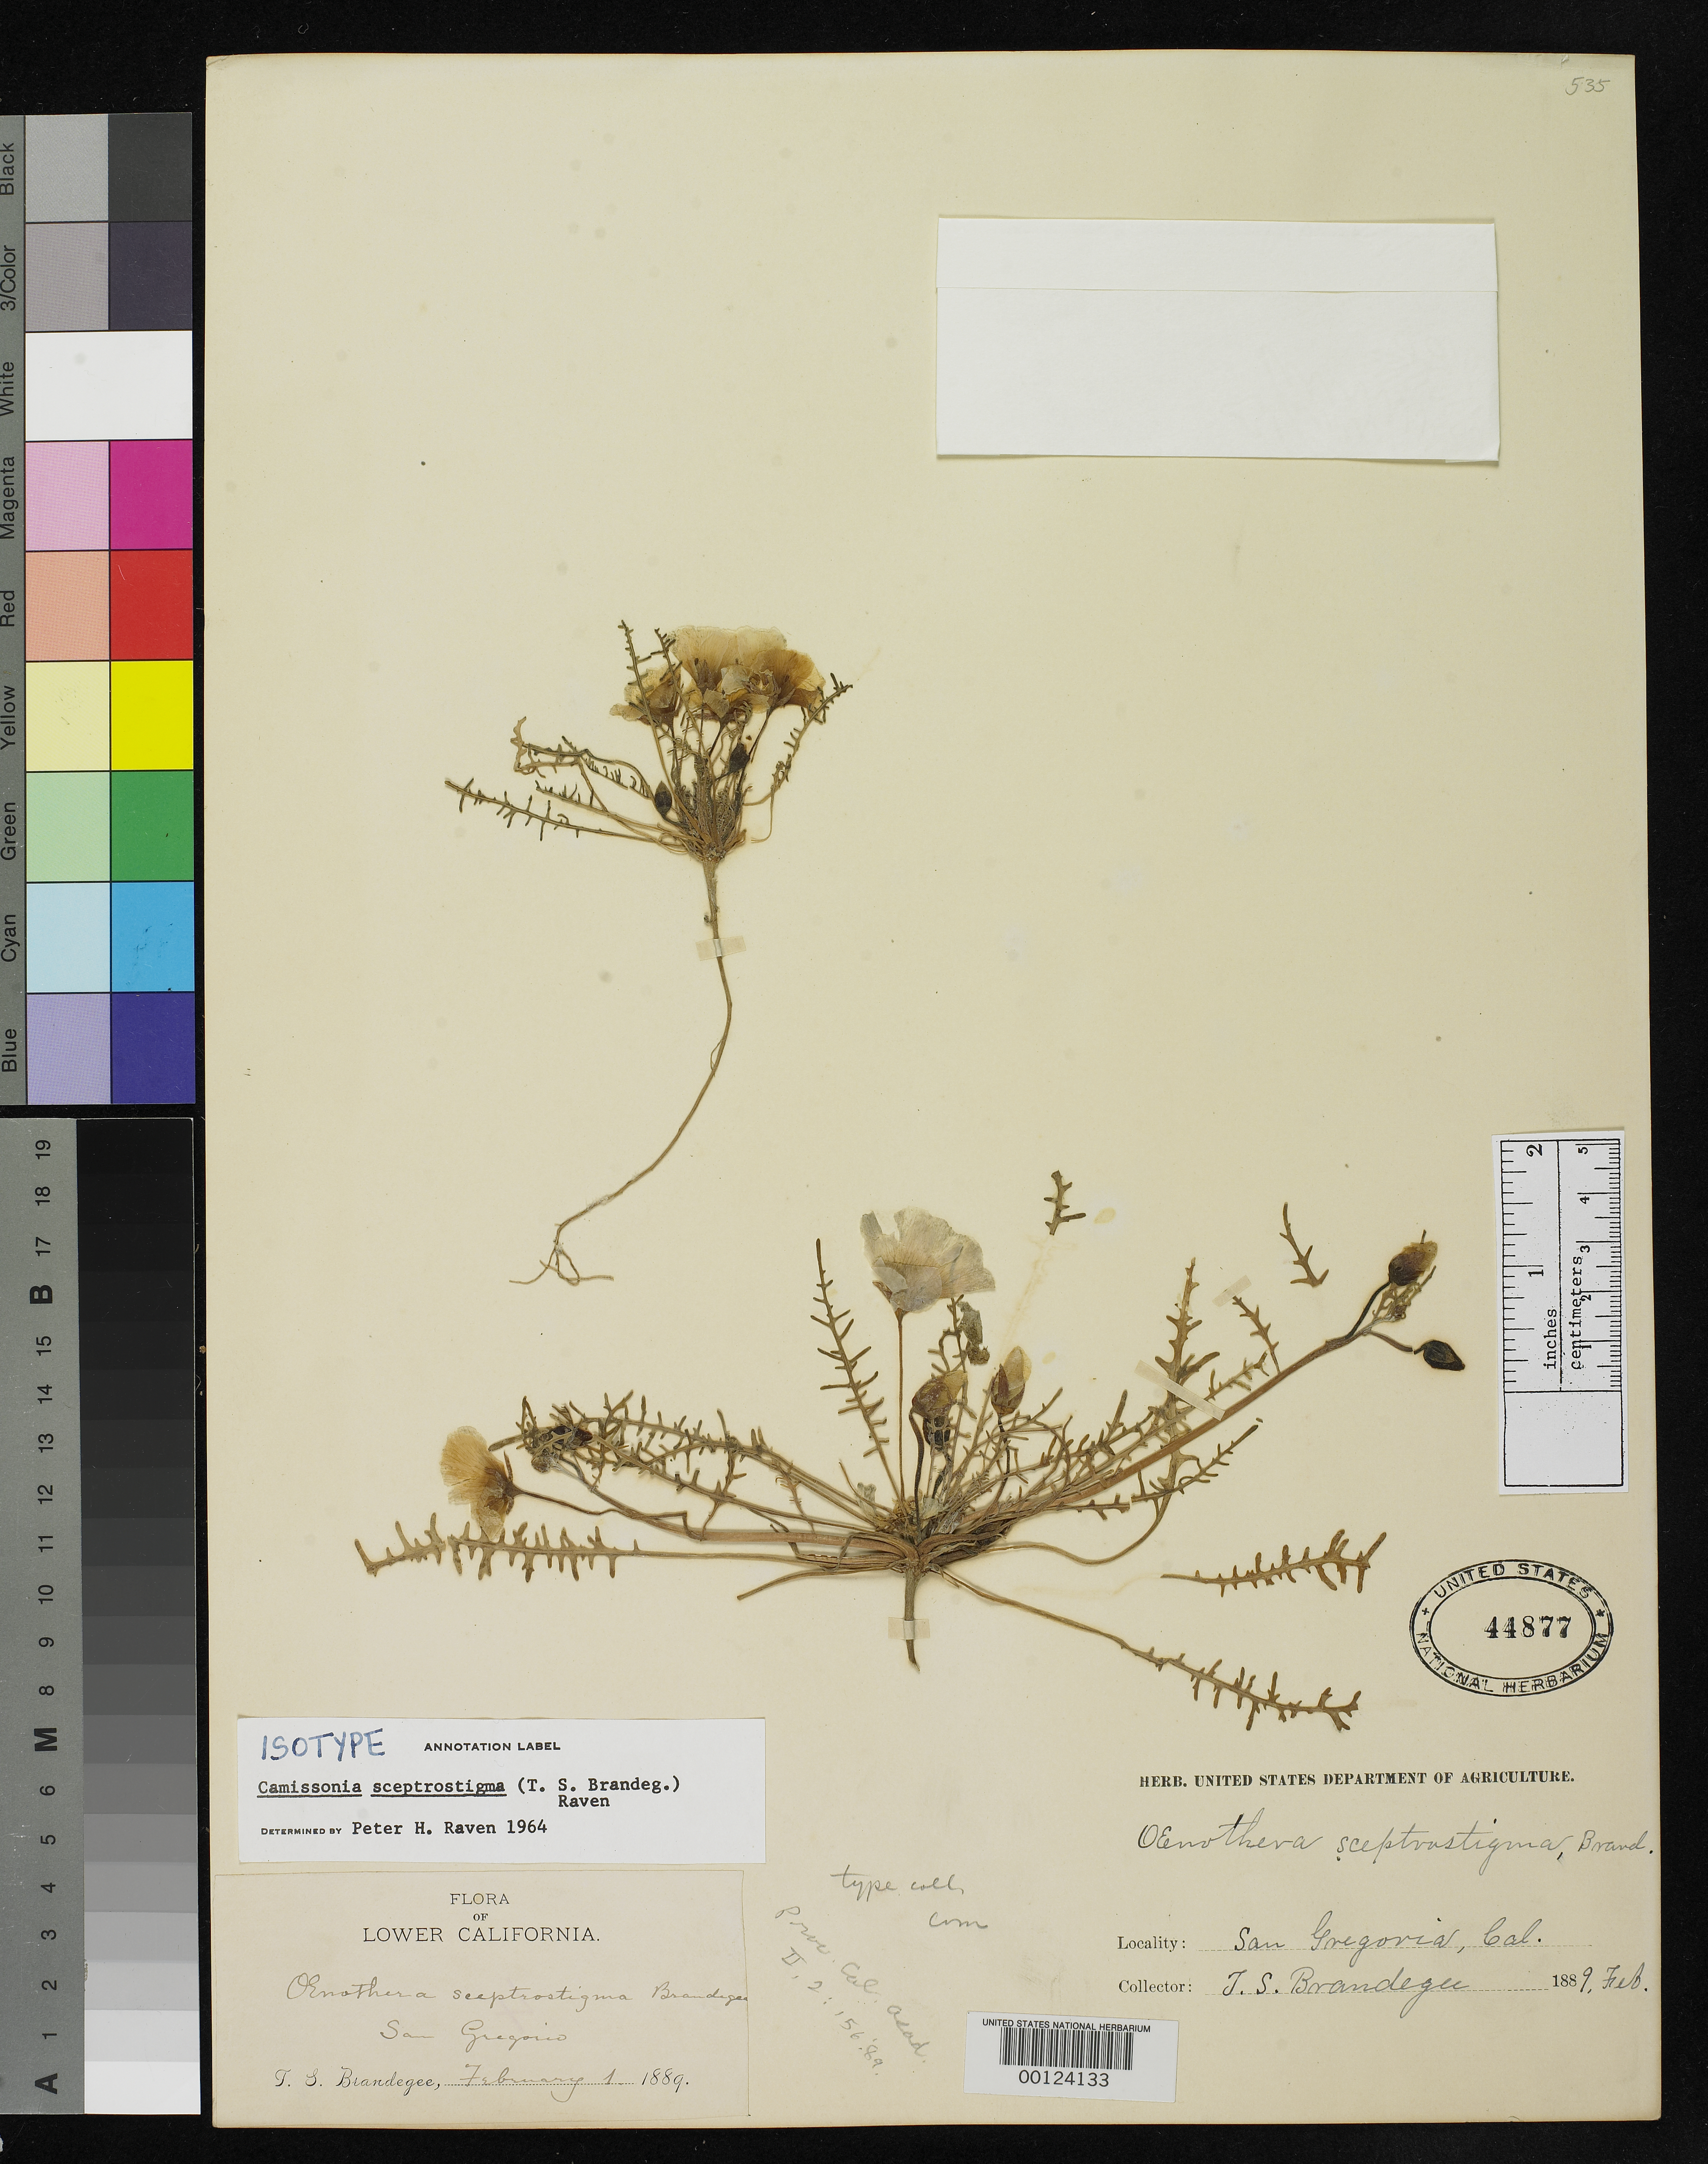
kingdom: Plantae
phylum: Tracheophyta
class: Magnoliopsida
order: Myrtales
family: Onagraceae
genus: Oenothera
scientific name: Oenothera sceptrostigma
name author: Brandegee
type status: Isolectotype; Isosyntype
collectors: T. S. Brandegee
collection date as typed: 01 Feb 1889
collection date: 1889-02-01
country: Mexico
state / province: Baja California Sur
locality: San Gregorio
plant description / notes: Specimen annotated as isotype by P.H. Raven (1964).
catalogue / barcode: US 44877